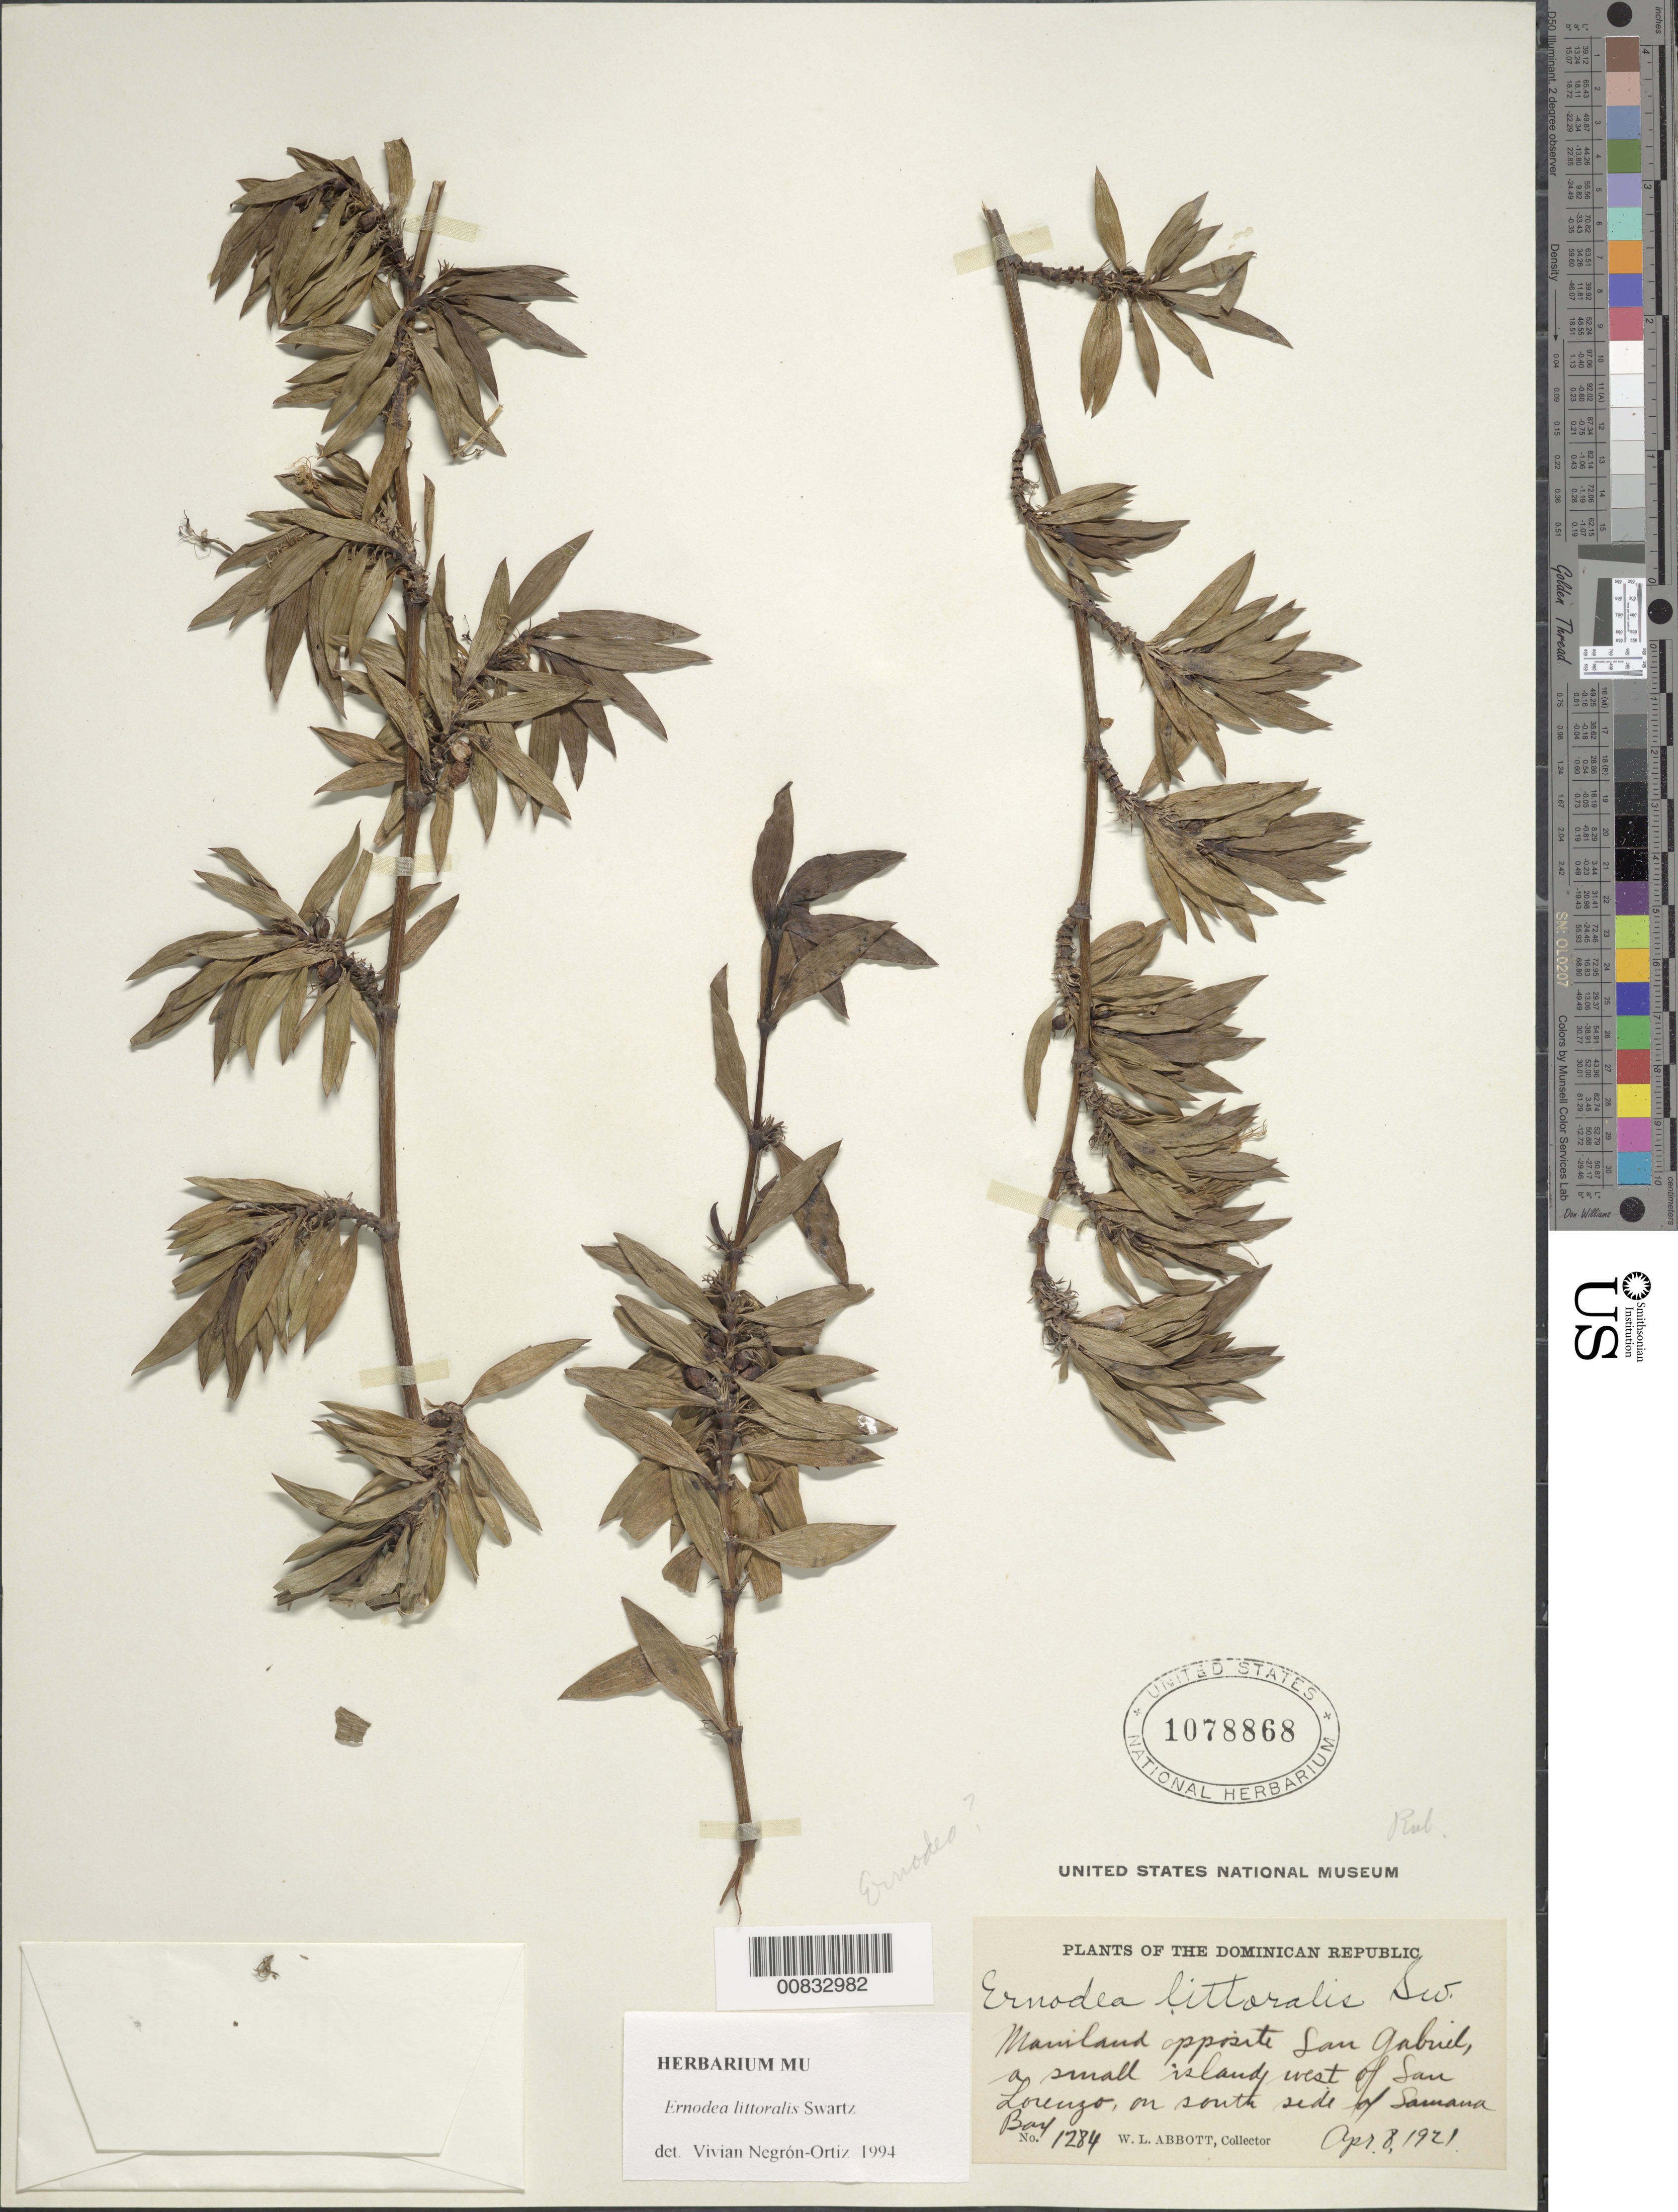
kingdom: Plantae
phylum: Tracheophyta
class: Magnoliopsida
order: Gentianales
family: Rubiaceae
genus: Ernodea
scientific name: Ernodea angusta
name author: Small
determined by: Negrón-Ortiz, V.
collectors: W. L. Abbott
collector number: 1284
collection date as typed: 08 Apr 1921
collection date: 1921-04-08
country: Dominican Republic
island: Hispaniola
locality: Mainland opposite San Gabriel, a small island W of San Lorenzo, on south side of Samana Bay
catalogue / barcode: US 1078868